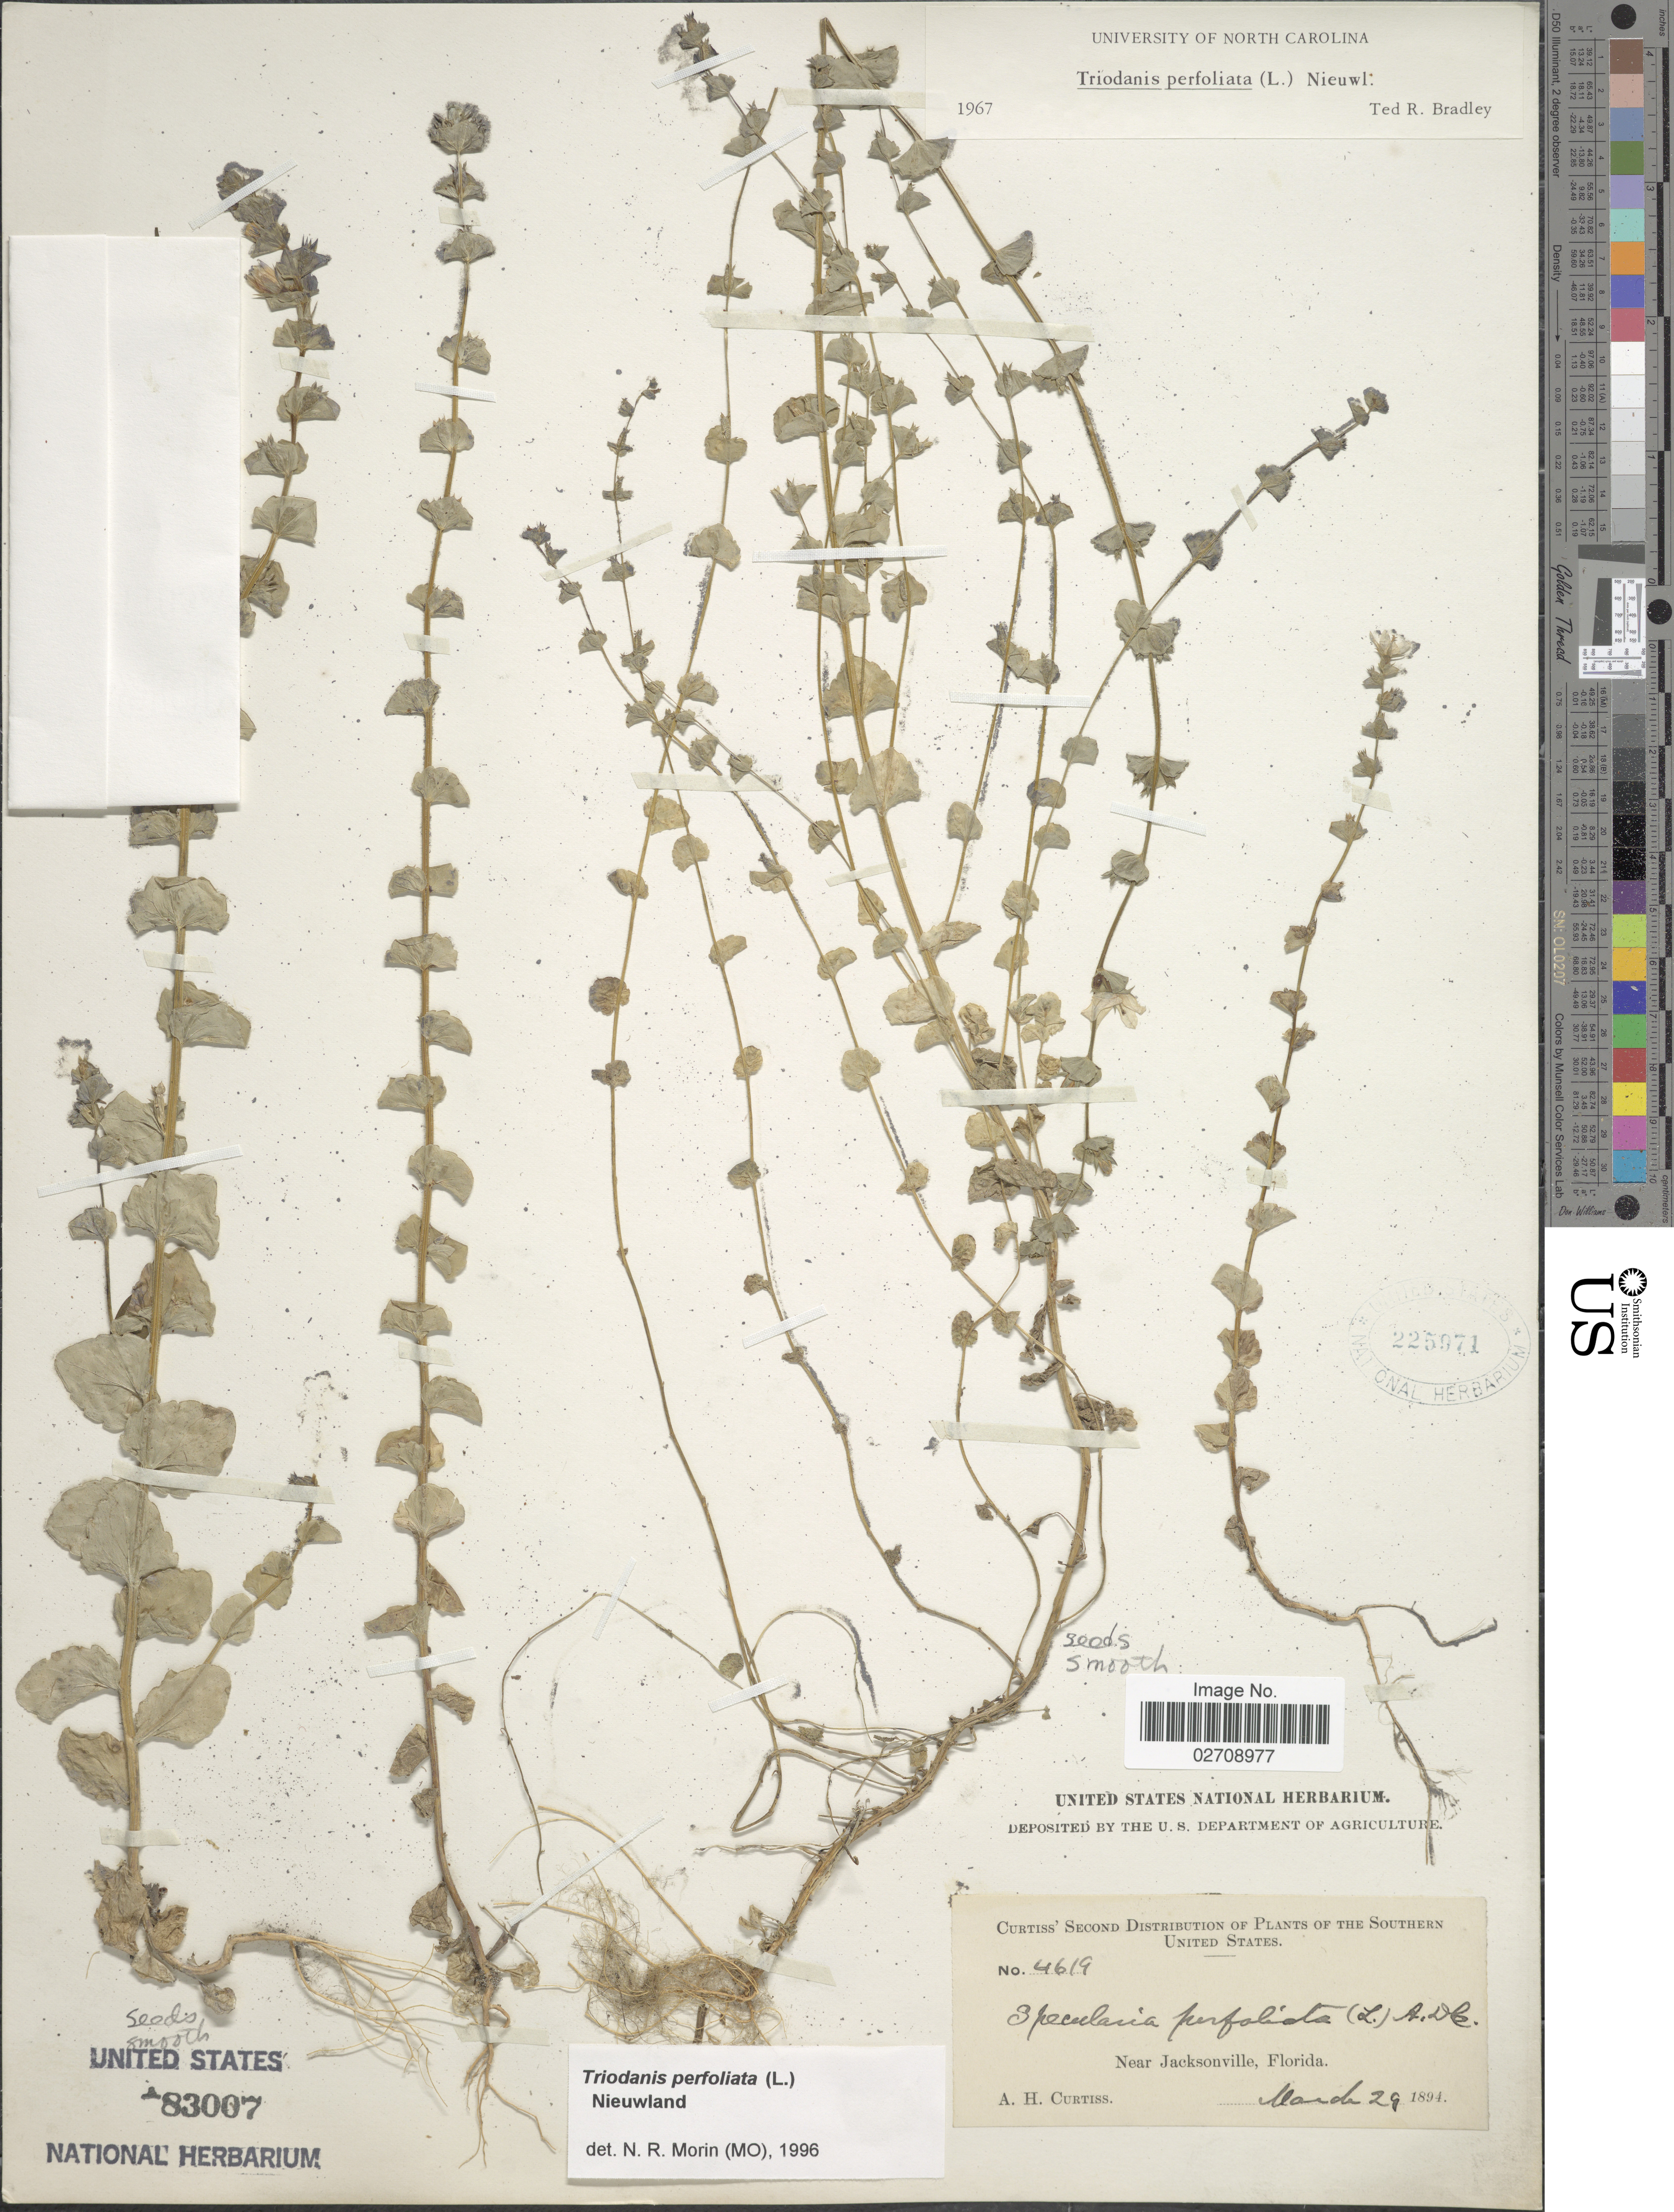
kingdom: Plantae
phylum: Tracheophyta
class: Magnoliopsida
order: Asterales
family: Campanulaceae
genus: Triodanis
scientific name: Triodanis perfoliata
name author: (L.) Nieuwl.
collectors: A. H. Curtiss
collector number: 4619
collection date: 1894-03-29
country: United States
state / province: Florida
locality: Southern United States. Near Jacksonville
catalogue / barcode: US 1830067